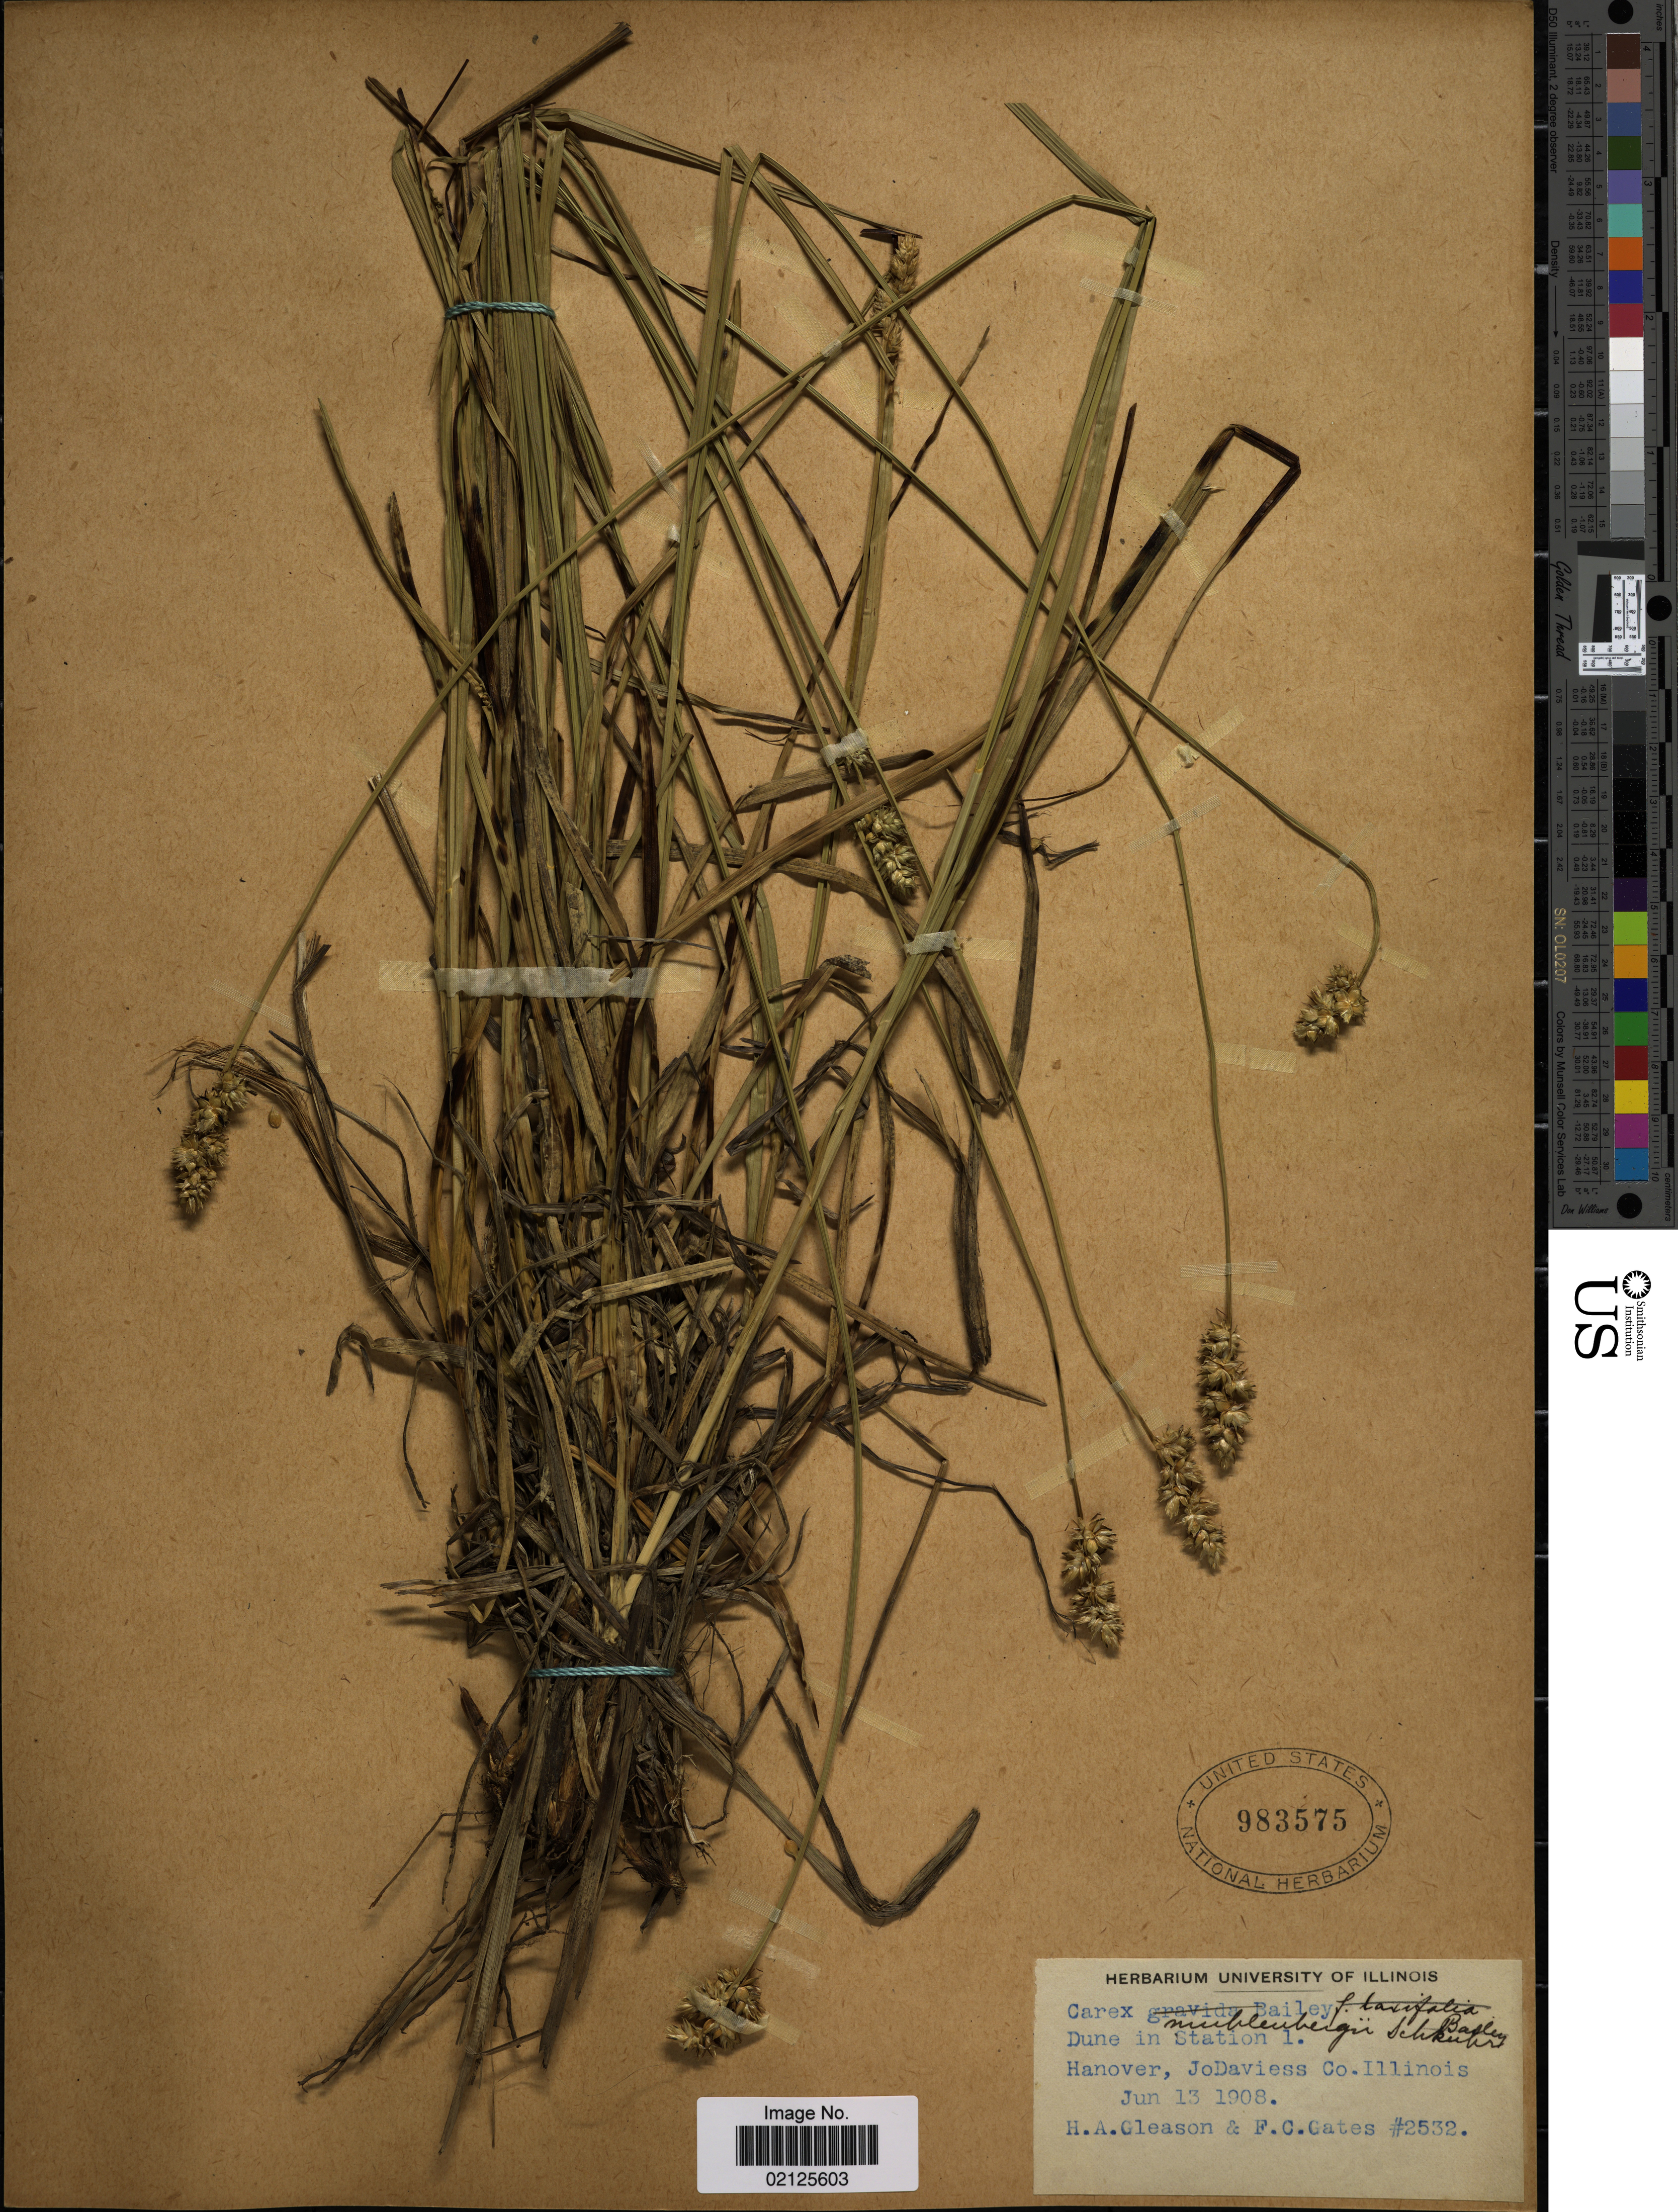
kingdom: Plantae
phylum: Tracheophyta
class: Liliopsida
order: Poales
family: Cyperaceae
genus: Carex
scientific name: Carex muehlenbergii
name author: Willd.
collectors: H. A. Gleason & F. C. Gates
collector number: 2532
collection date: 1908-06-13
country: United States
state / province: Illinois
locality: Dune in Station 1. Hanover, JoDaviess Co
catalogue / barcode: US 983575